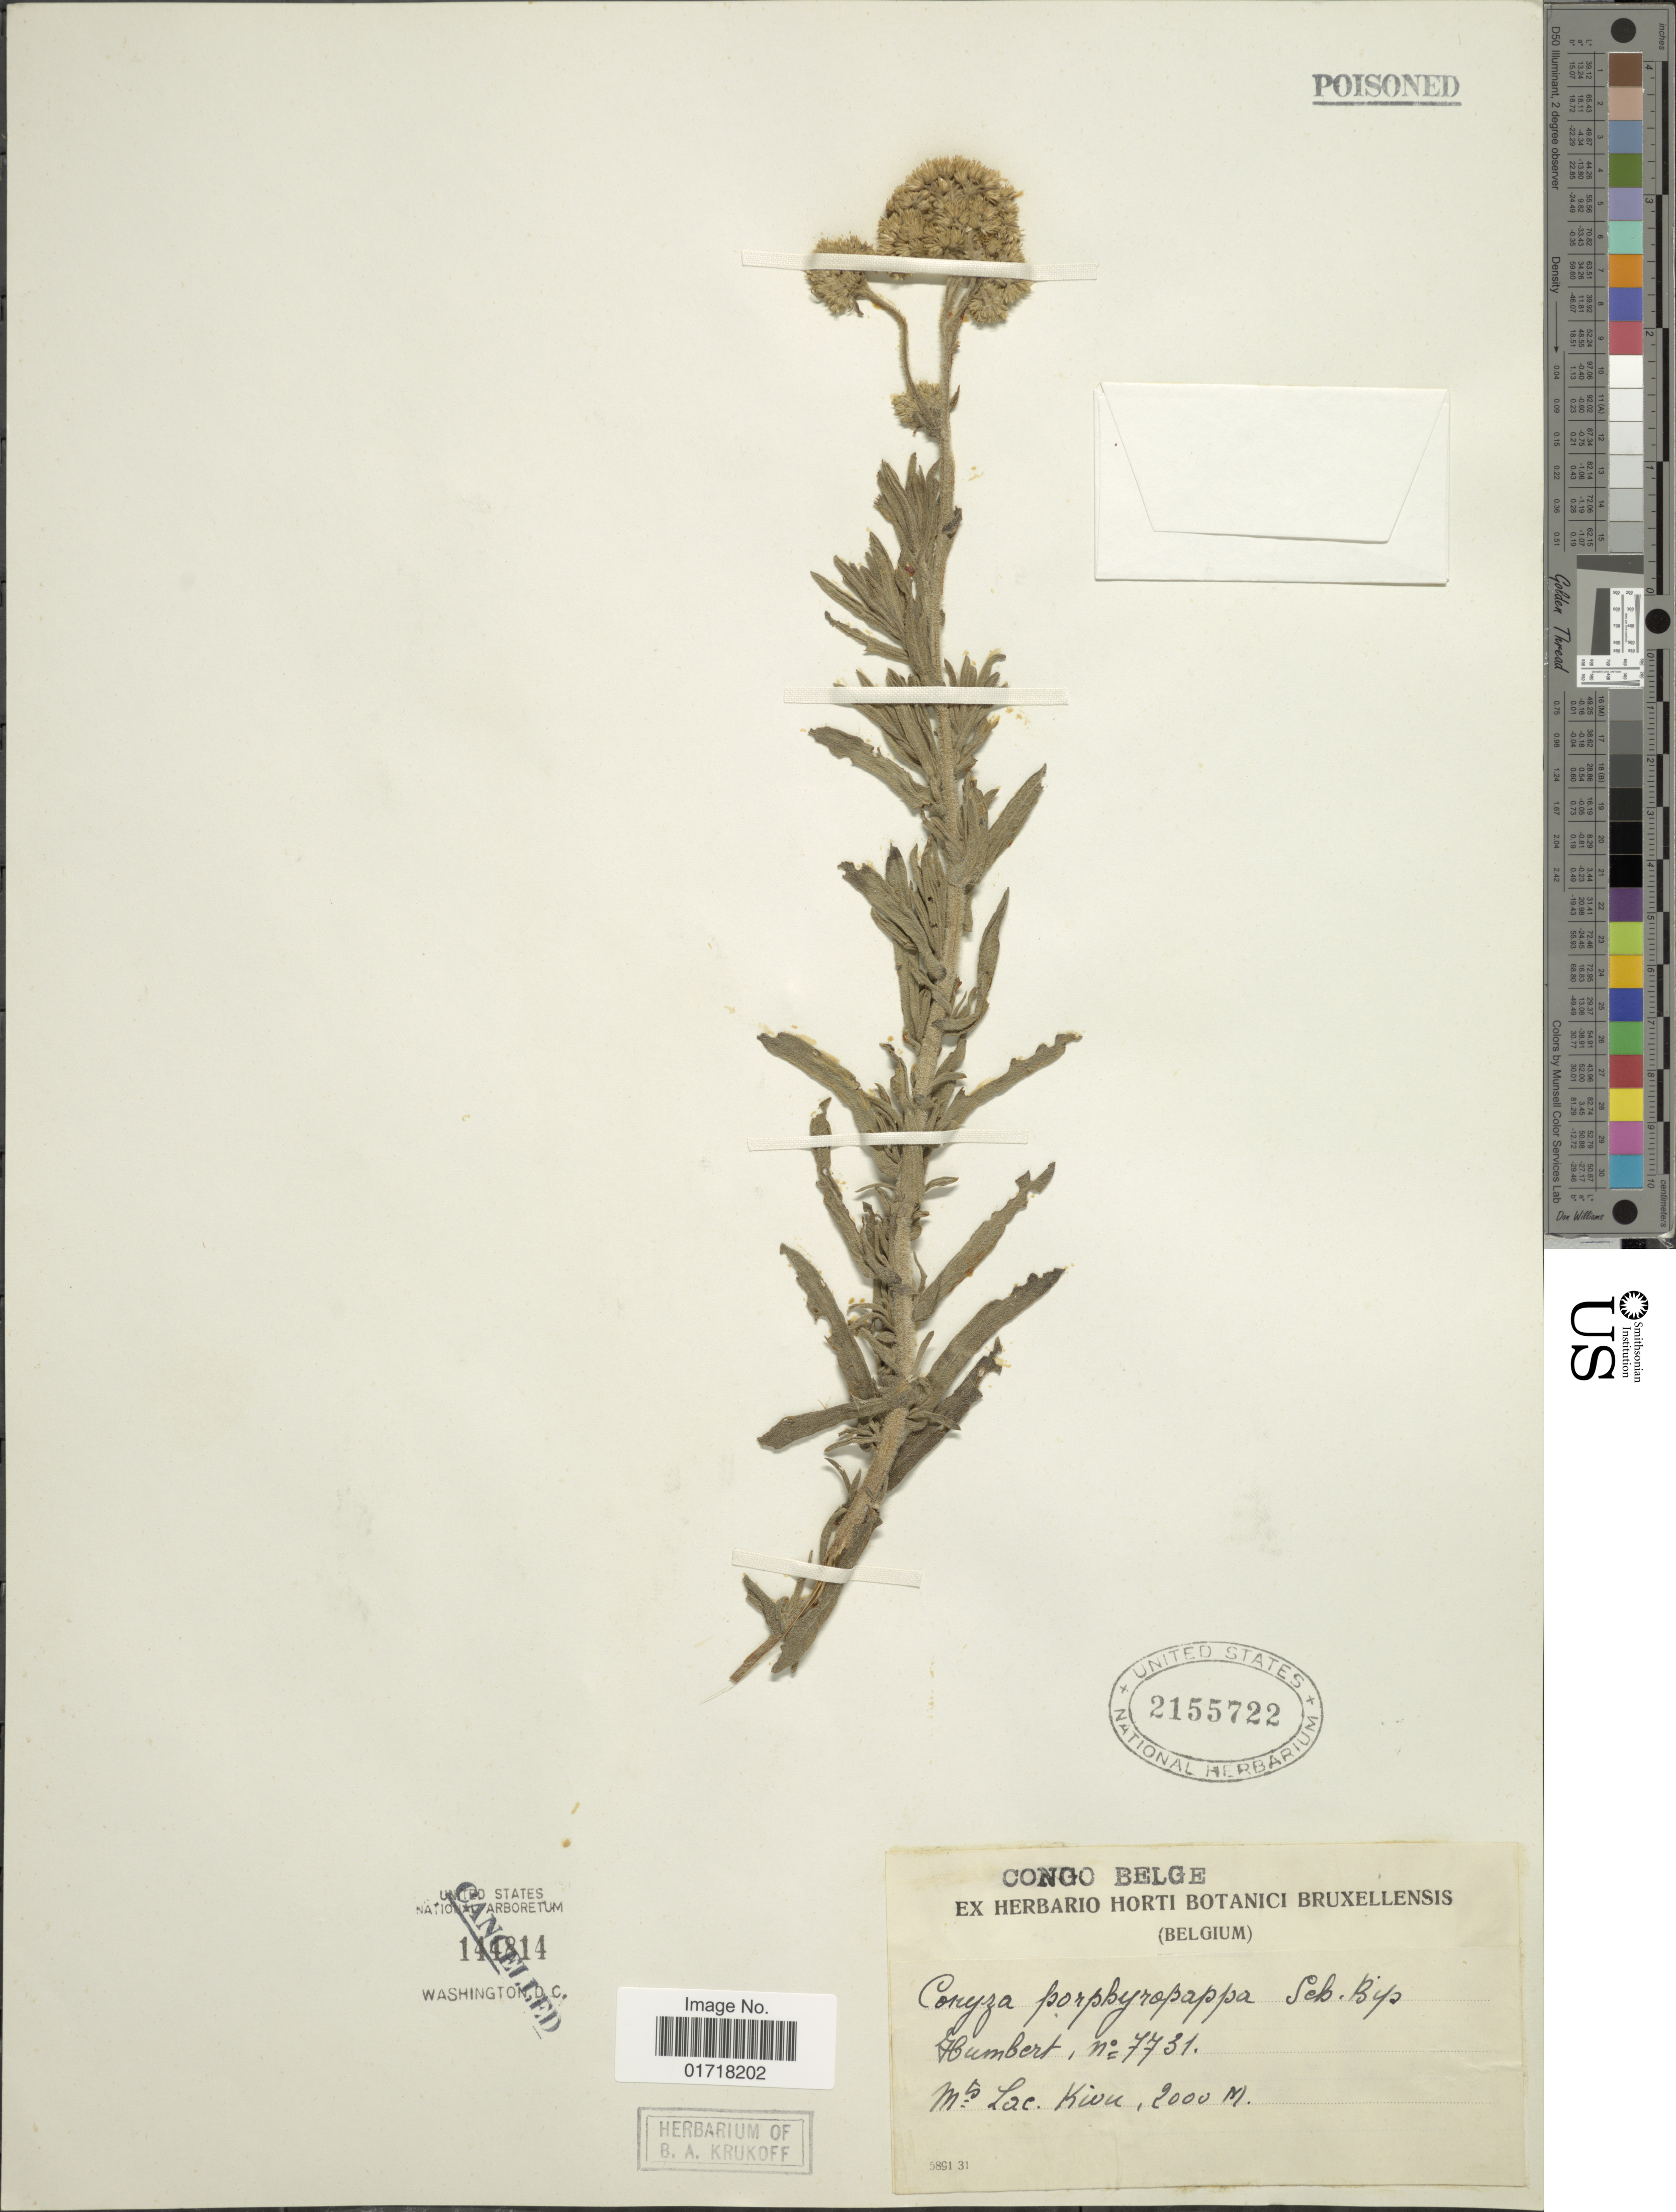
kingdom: Plantae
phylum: Tracheophyta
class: Magnoliopsida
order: Asterales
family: Asteraceae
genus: Conyza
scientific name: Conyza porphyropappa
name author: Sch. Bip.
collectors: H. Humbert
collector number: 7731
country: Congo, Democratic Republic of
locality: Congo Belge, Mts. Lac. Kivu.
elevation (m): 2000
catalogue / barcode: US 2155722